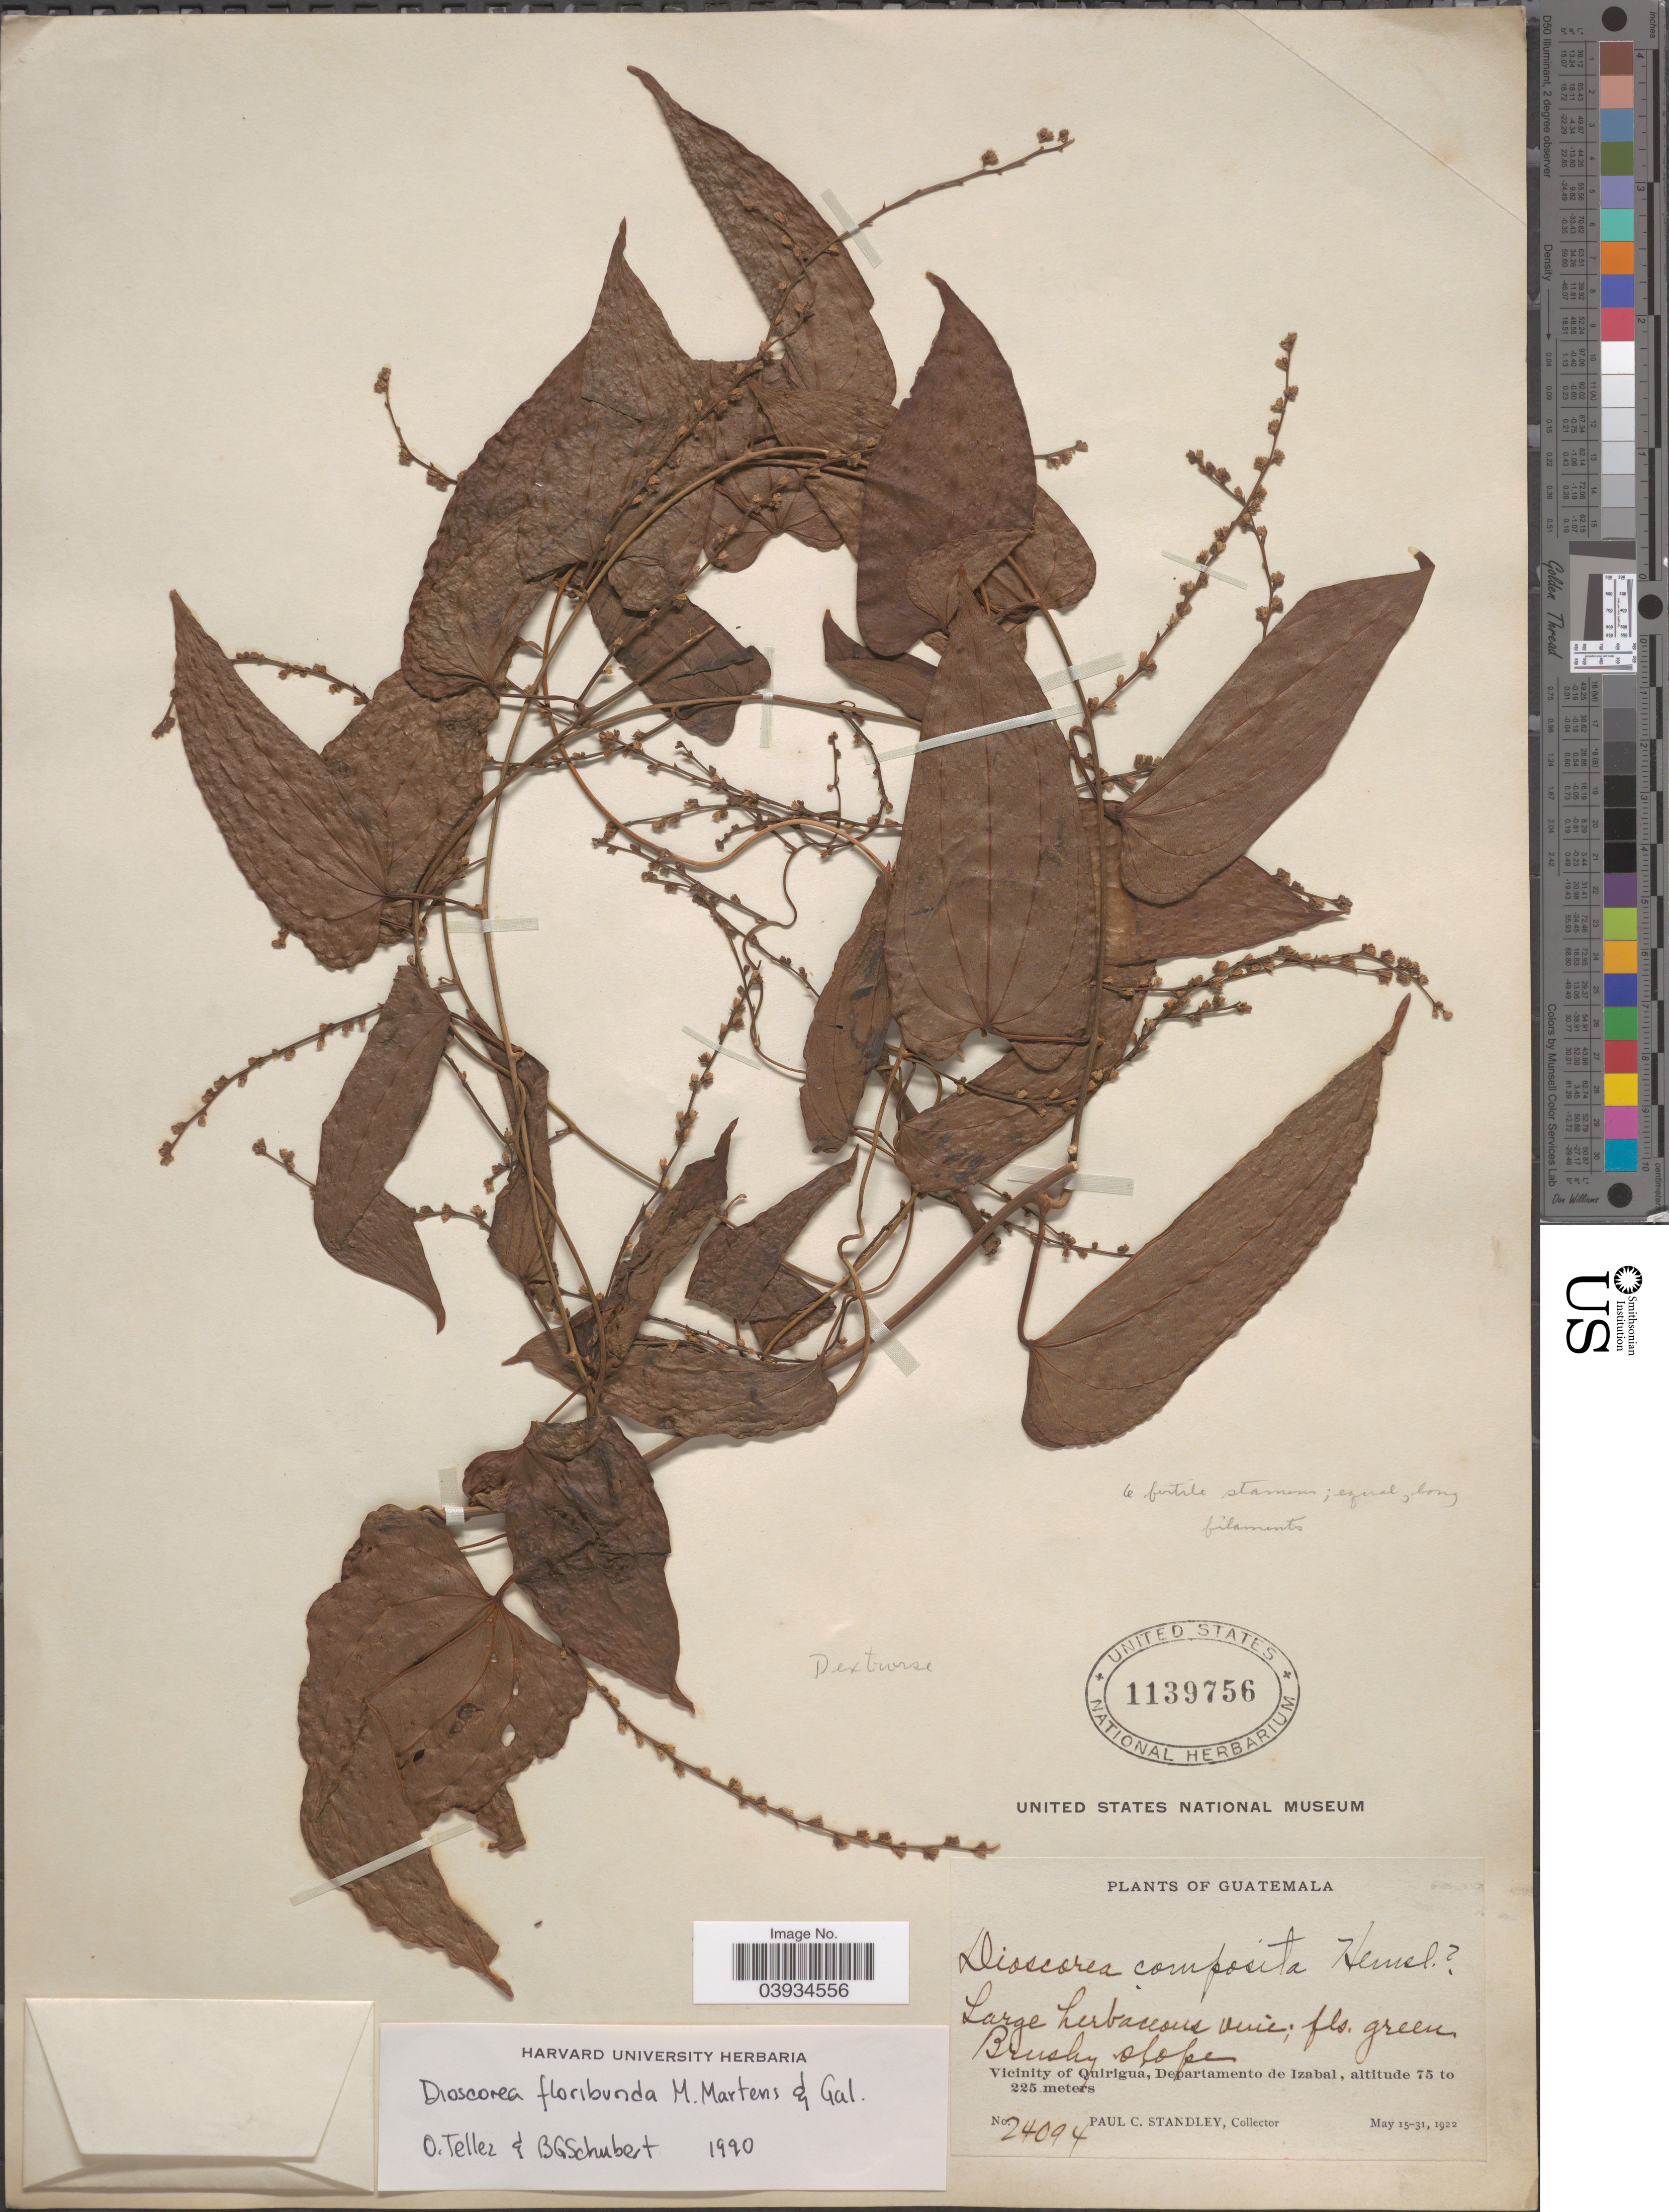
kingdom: Plantae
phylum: Tracheophyta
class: Liliopsida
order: Dioscoreales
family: Dioscoreaceae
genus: Dioscorea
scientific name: Dioscorea floribunda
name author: M. Martens & Galeotti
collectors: P. C. Standley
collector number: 24094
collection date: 1922-05-15/1922-05-31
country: Guatemala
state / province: Izabal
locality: Vicinity of Quirigua, Departamento de Izabal.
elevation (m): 75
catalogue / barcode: US 1139756